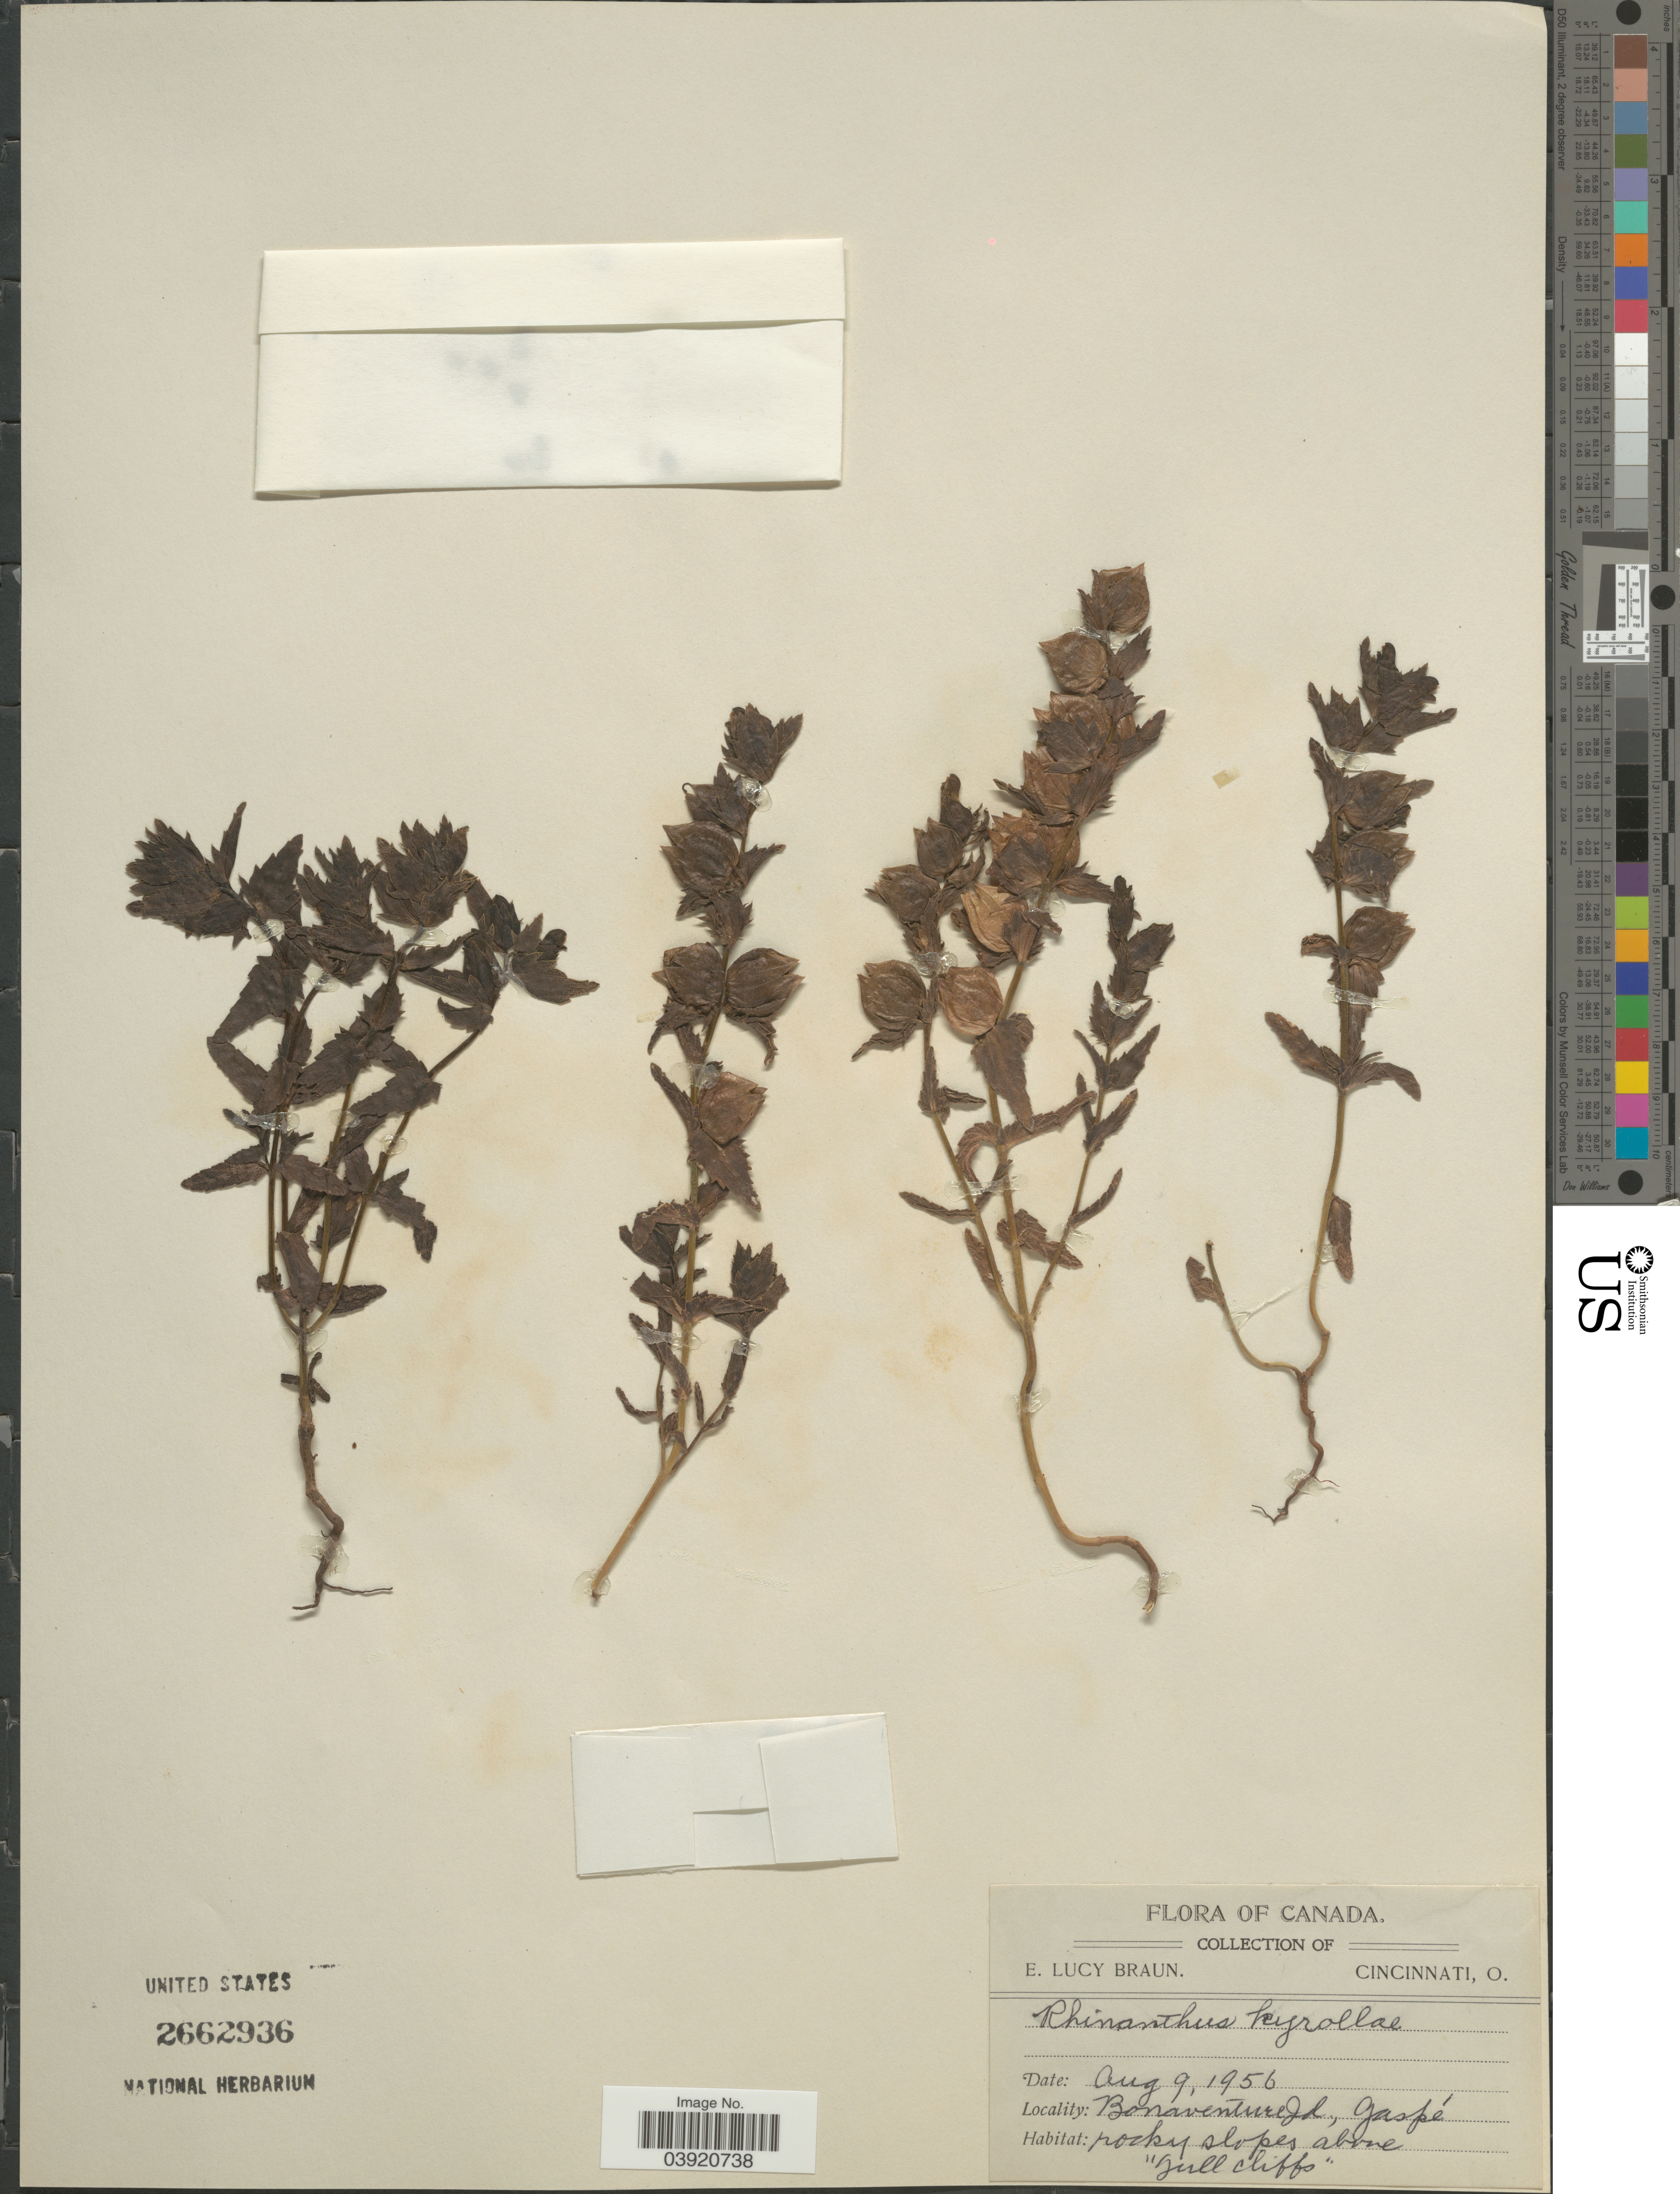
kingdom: Plantae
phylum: Tracheophyta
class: Magnoliopsida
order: Lamiales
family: Orobanchaceae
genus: Rhinanthus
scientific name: Rhinanthus kyrollae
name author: Chabert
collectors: E. L. Braun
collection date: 1956-08-09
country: United States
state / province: Ohio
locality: Bonaventure Id., Gaspé.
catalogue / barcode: US 2662936